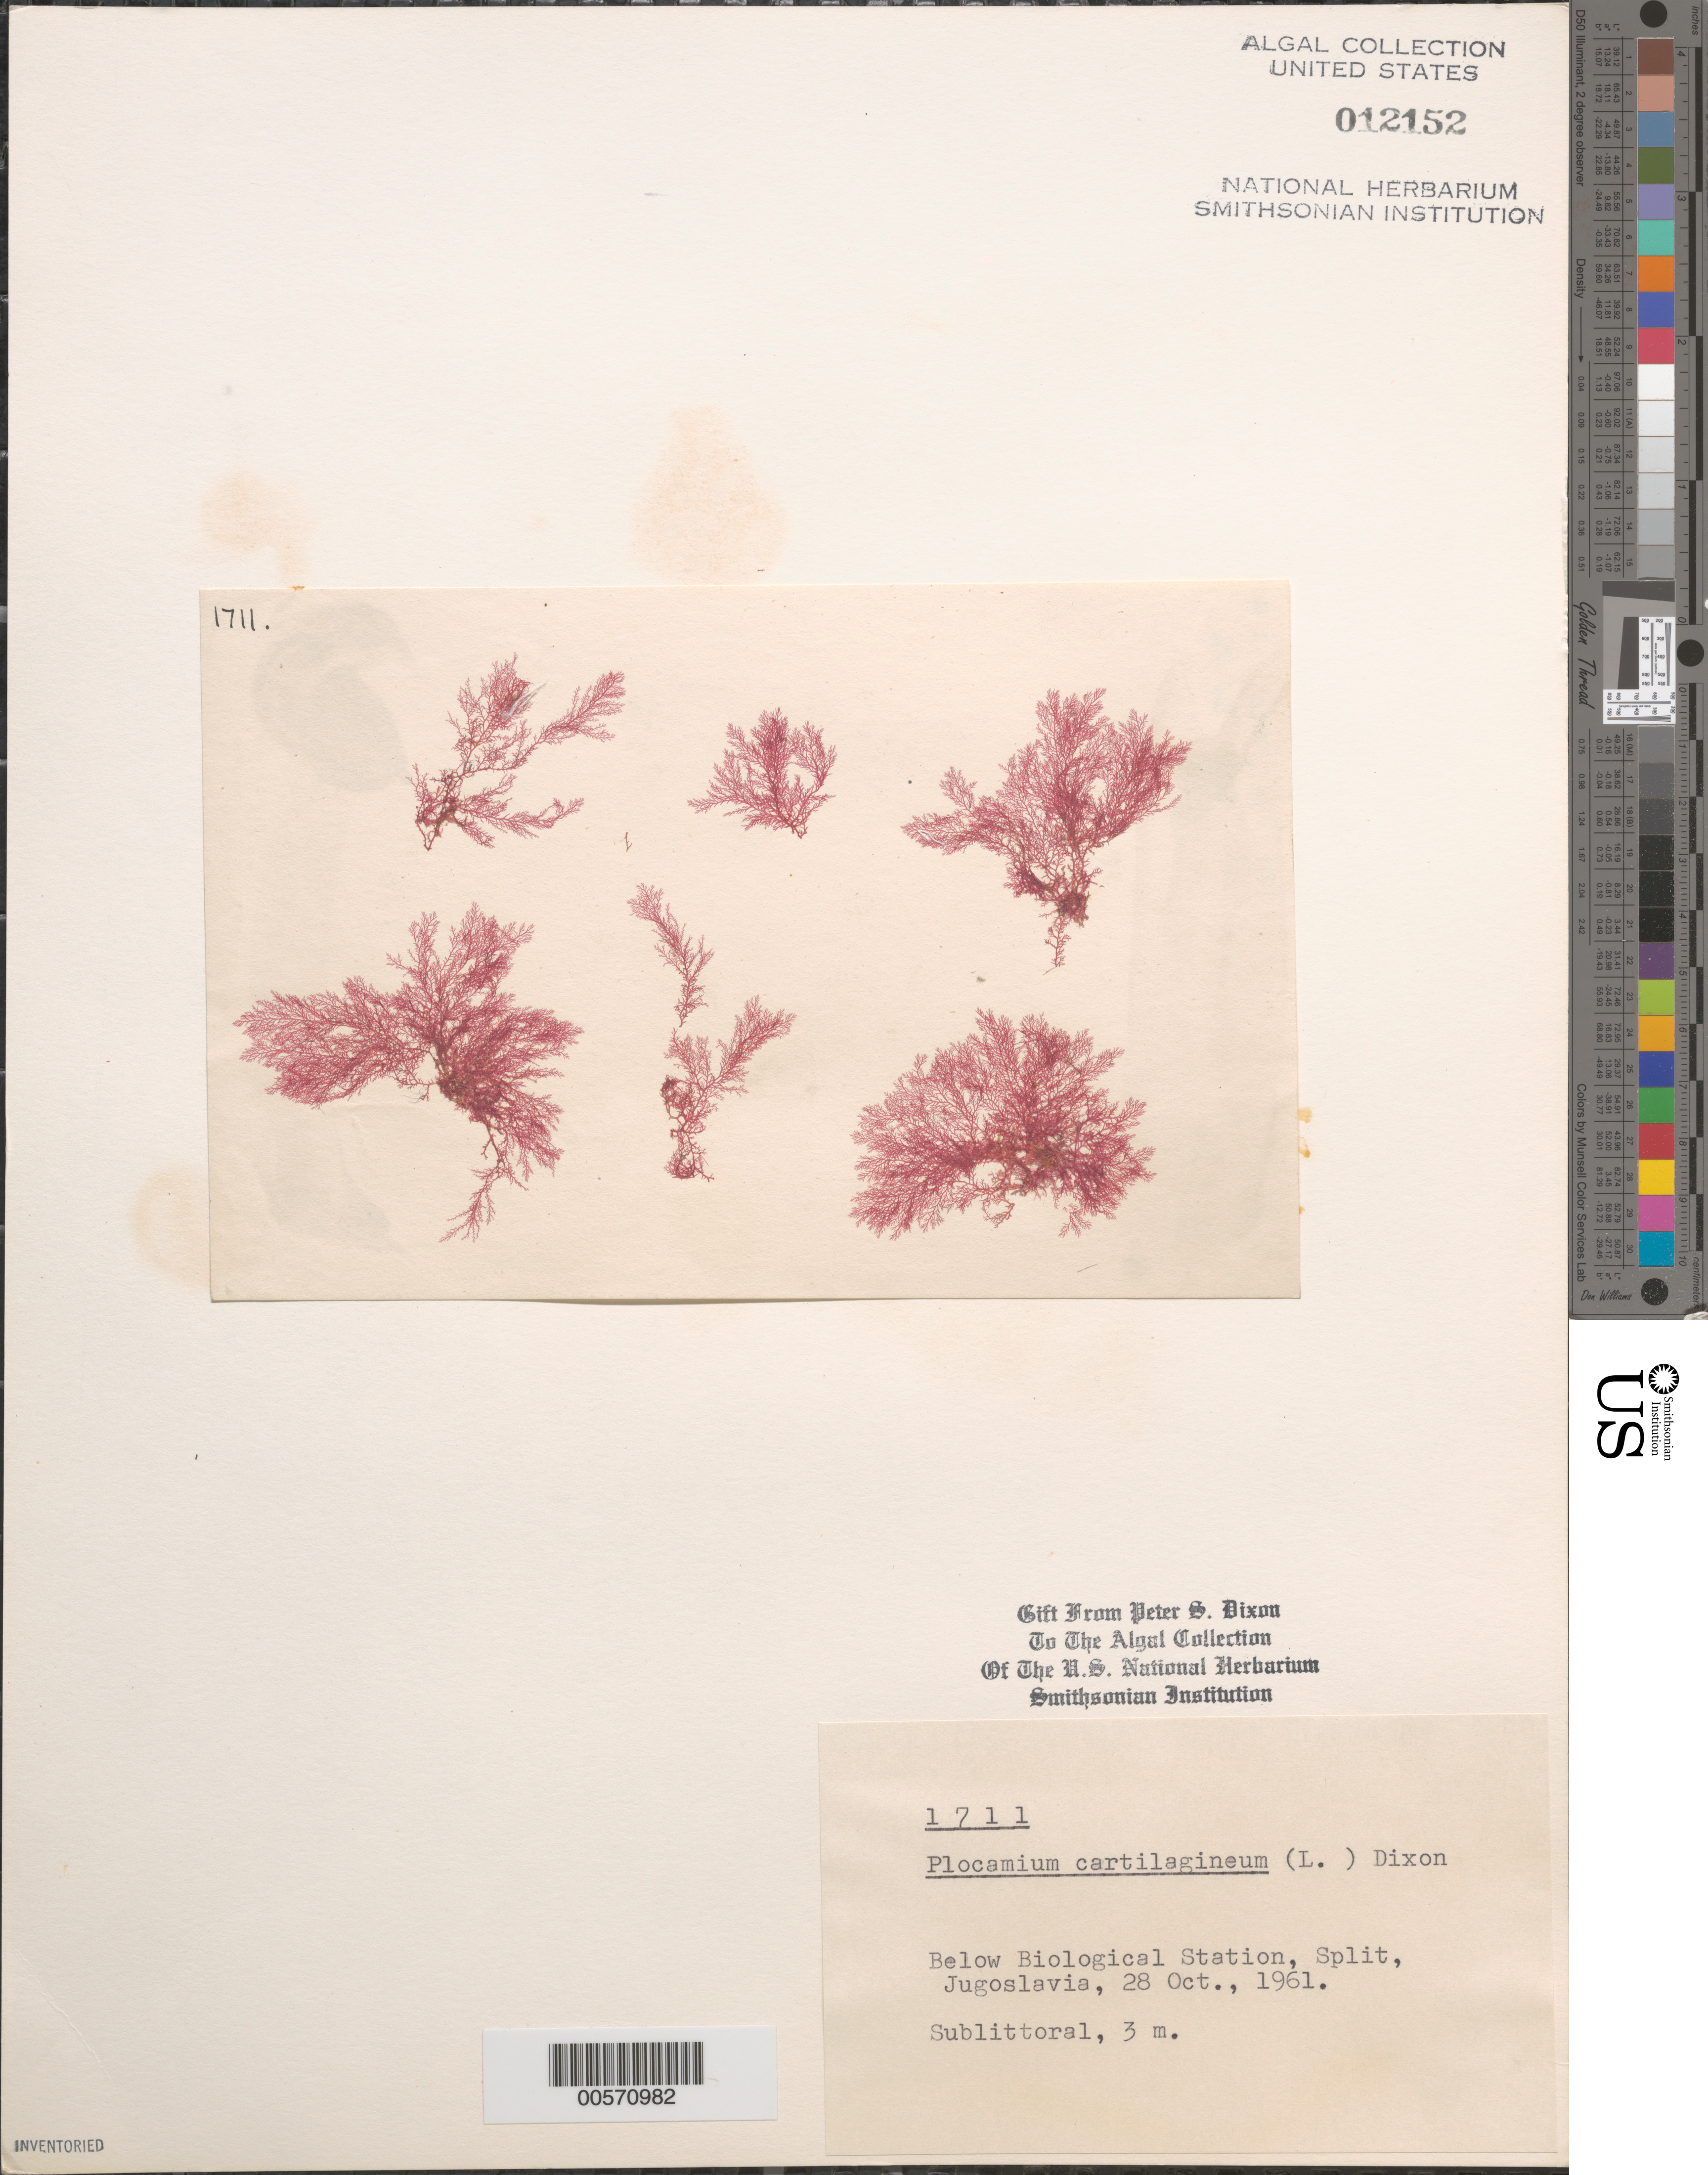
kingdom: Plantae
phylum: Rhodophyta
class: Florideophyceae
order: Plocamiales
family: Plocamiaceae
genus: Plocamium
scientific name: Plocamium cartilagineum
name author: (L.) P.S. Dixon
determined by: Dixon, P. S.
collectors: P. S. Dixon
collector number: PSD 1711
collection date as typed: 28 Oct 1961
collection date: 1961-10-28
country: Croatia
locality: Split, below biological station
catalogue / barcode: US 12152